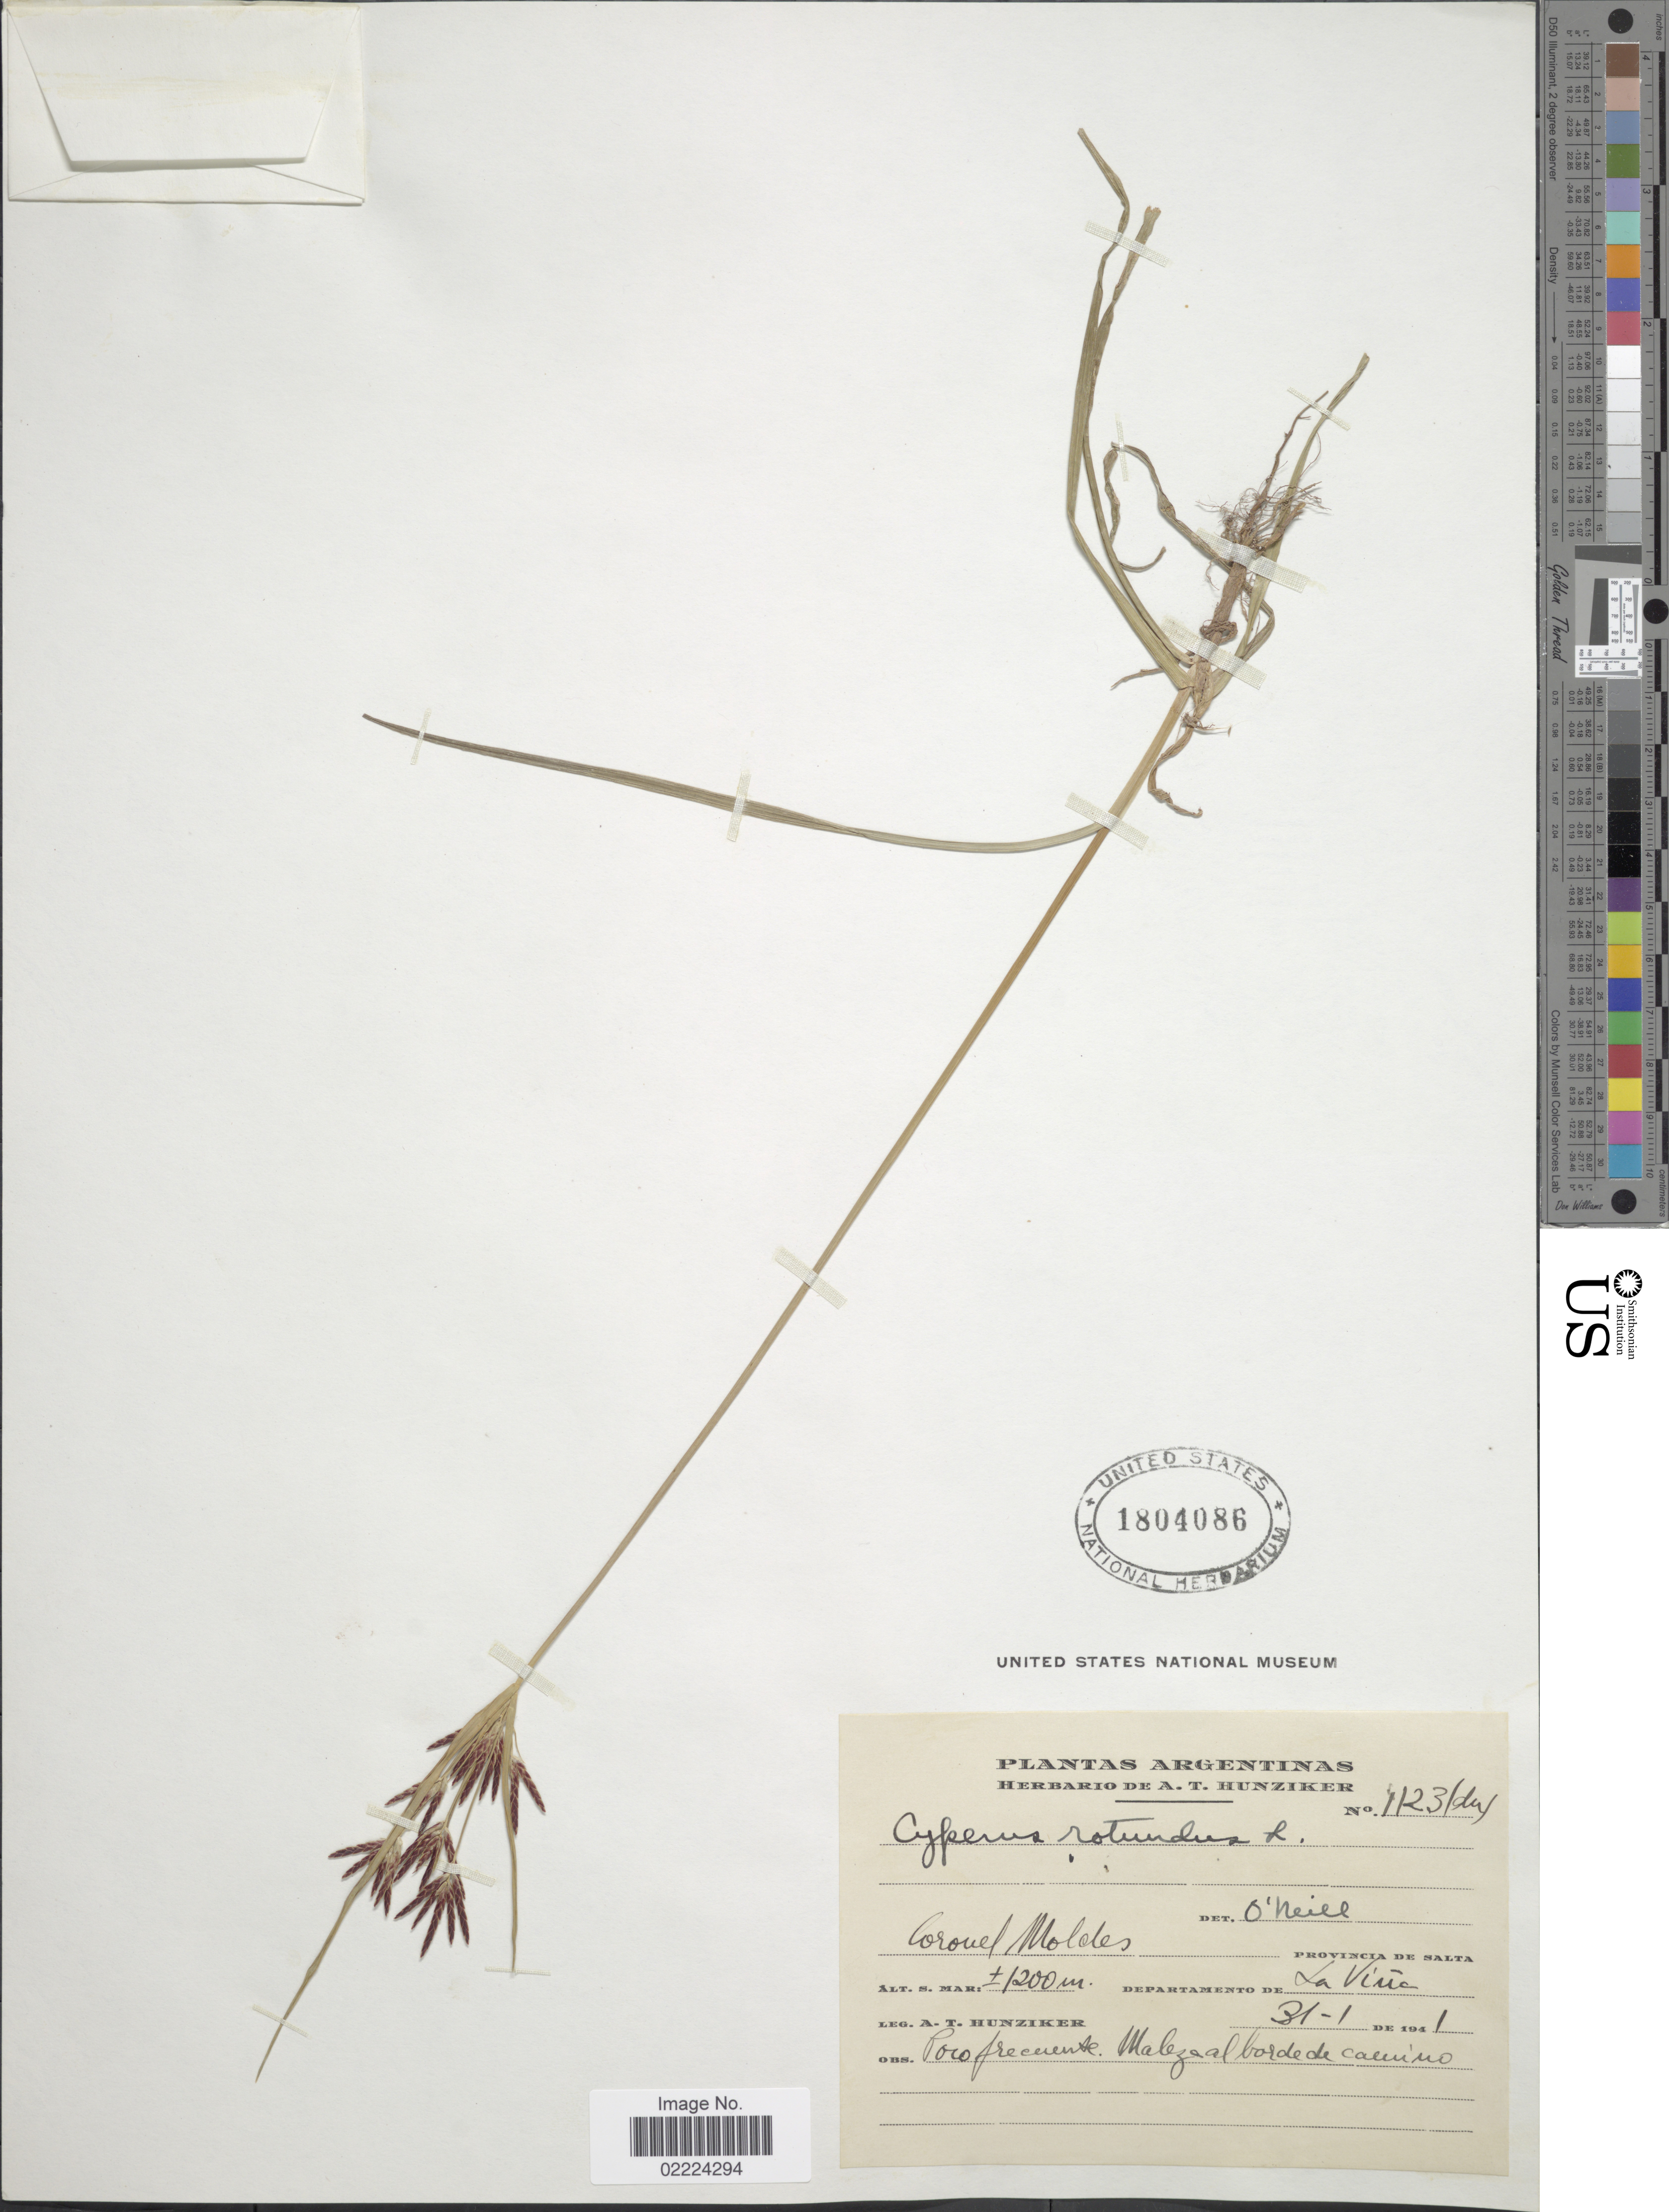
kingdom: Plantae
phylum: Tracheophyta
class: Liliopsida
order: Poales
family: Cyperaceae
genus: Cyperus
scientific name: Cyperus rotundus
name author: L.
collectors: A. T. Hunziker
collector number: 1123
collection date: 1941-01-31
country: Argentina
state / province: Salta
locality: Coronel Moldes, Provincia de Salta, Departamento de La Vine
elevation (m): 1200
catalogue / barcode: US 1804086